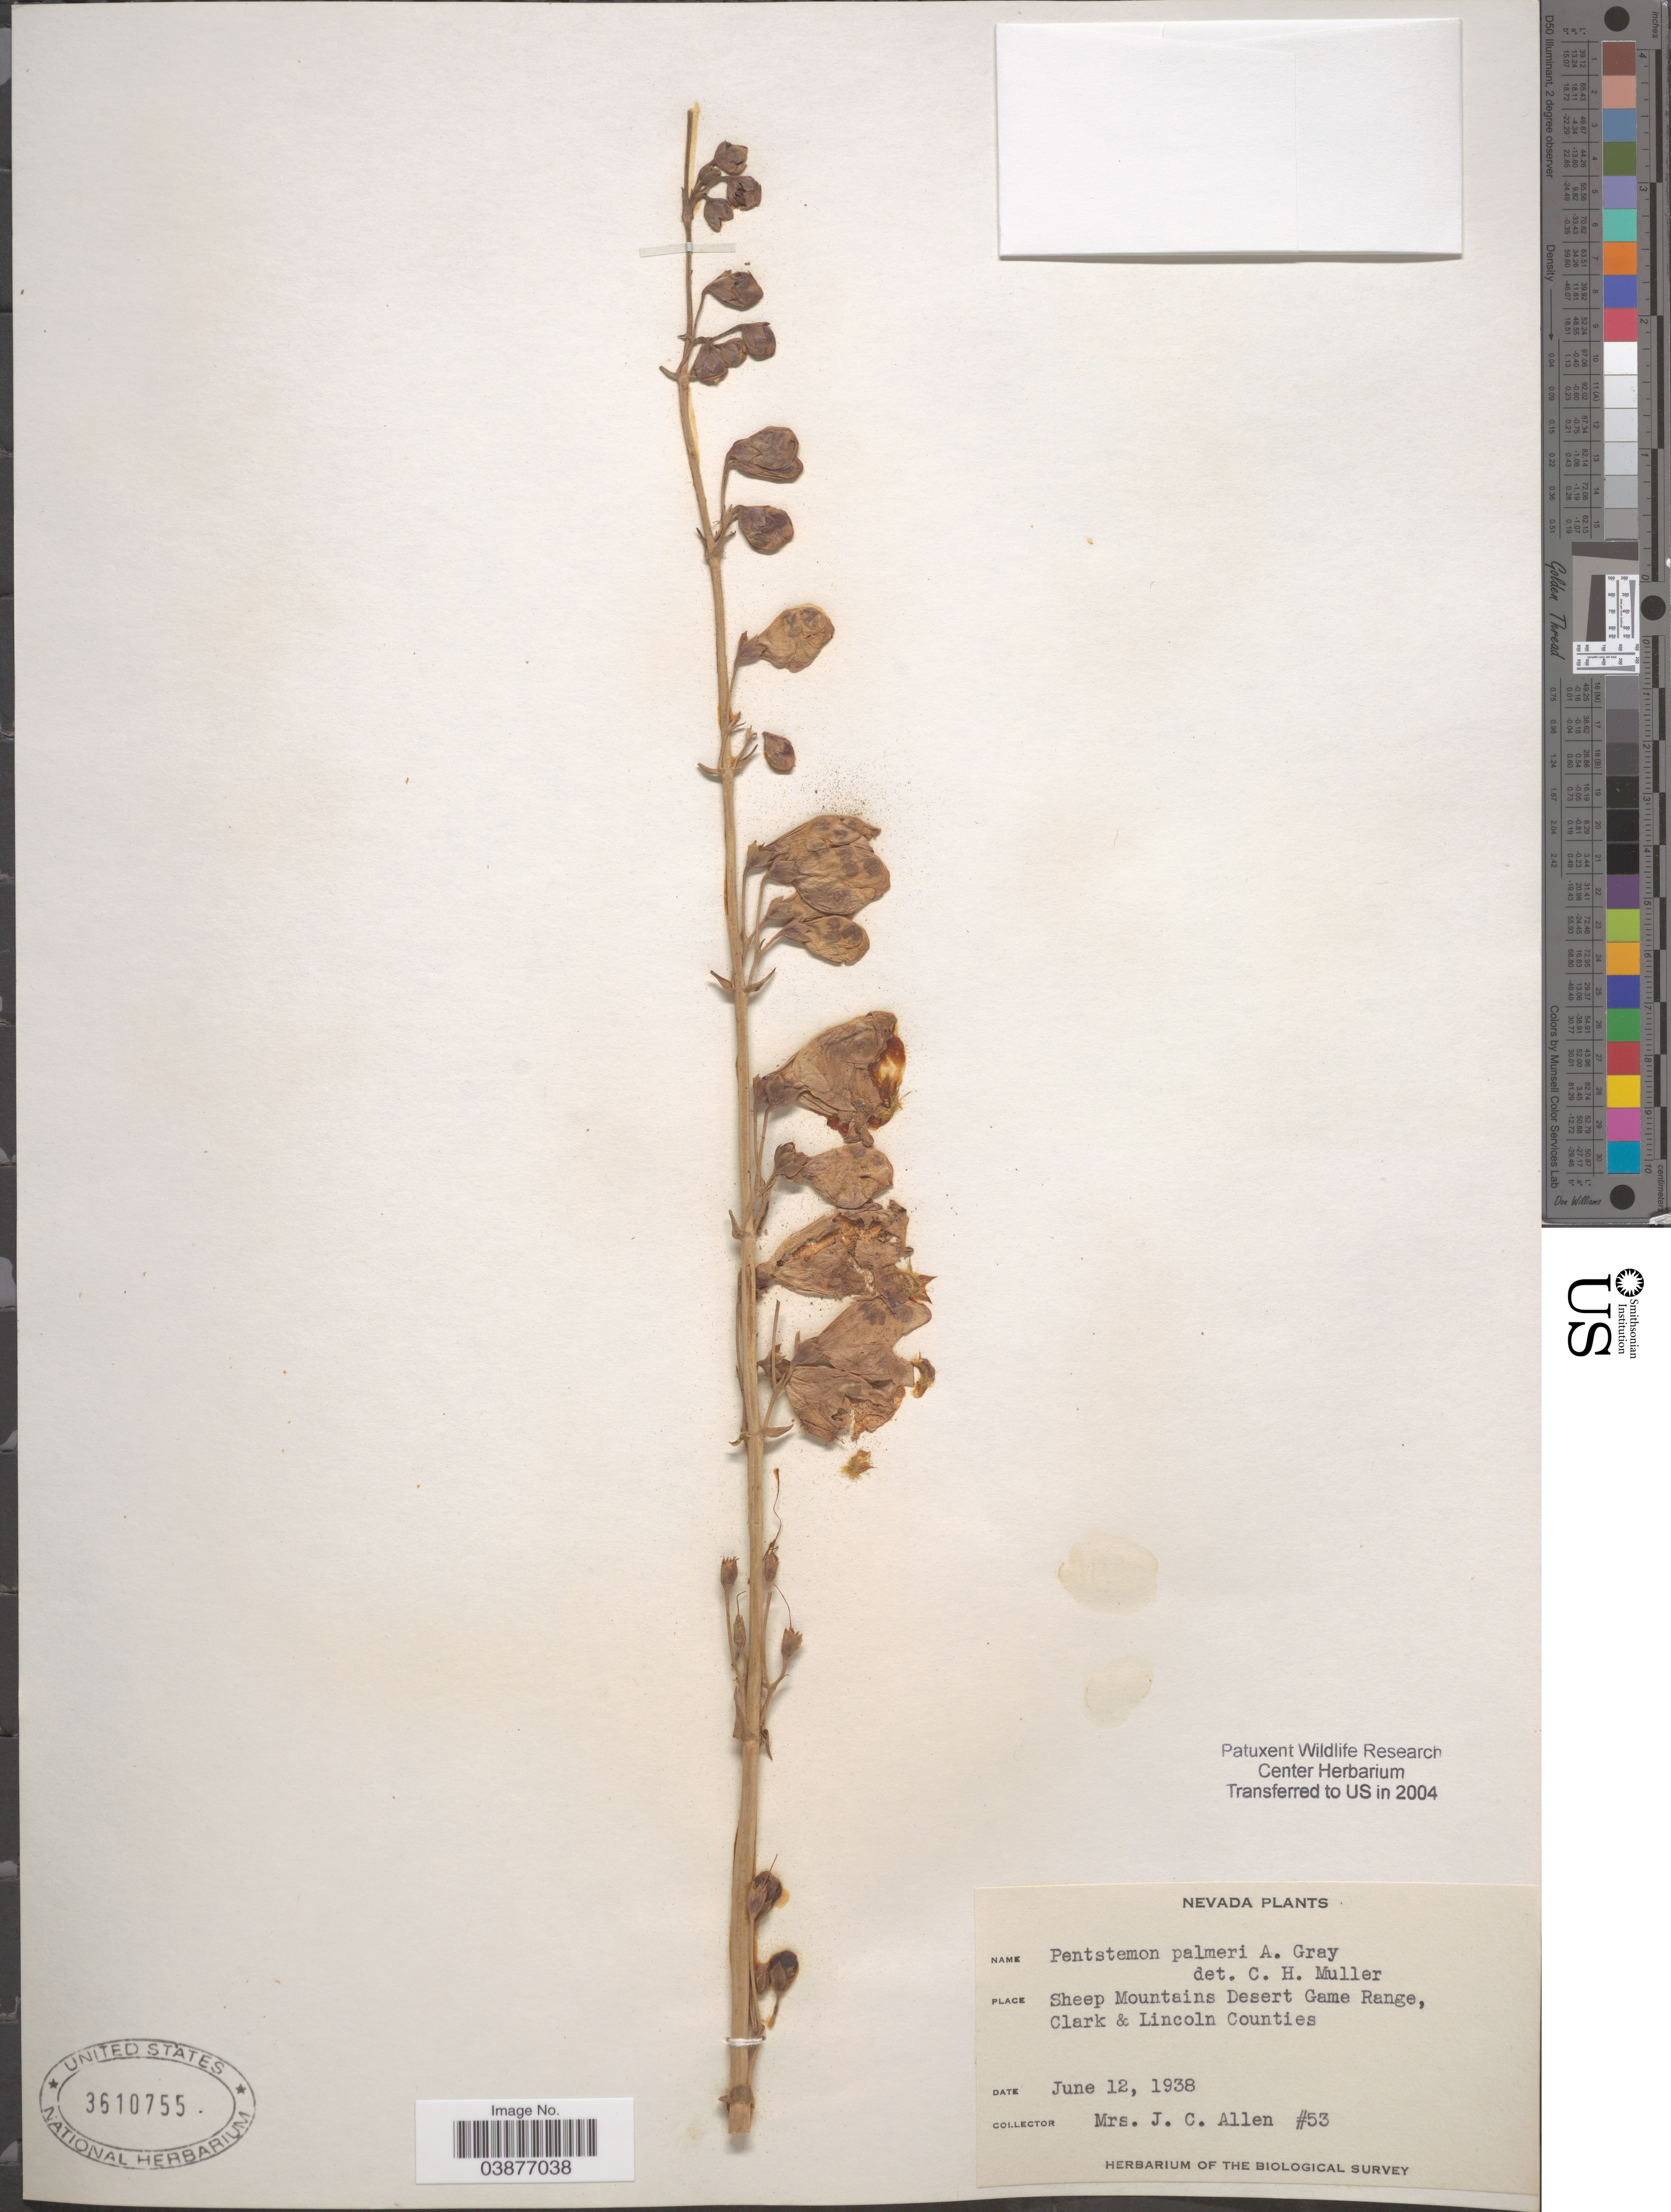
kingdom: Plantae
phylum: Tracheophyta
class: Magnoliopsida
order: Lamiales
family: Plantaginaceae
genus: Penstemon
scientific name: Penstemon palmeri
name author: A. Gray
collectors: Mrs. J. C. Allen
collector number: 53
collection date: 1938-06-12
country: United States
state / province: Nevada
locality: Sheep Mountains Desert Game Range, Clark & Lincoln Counties.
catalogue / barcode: US 3610755